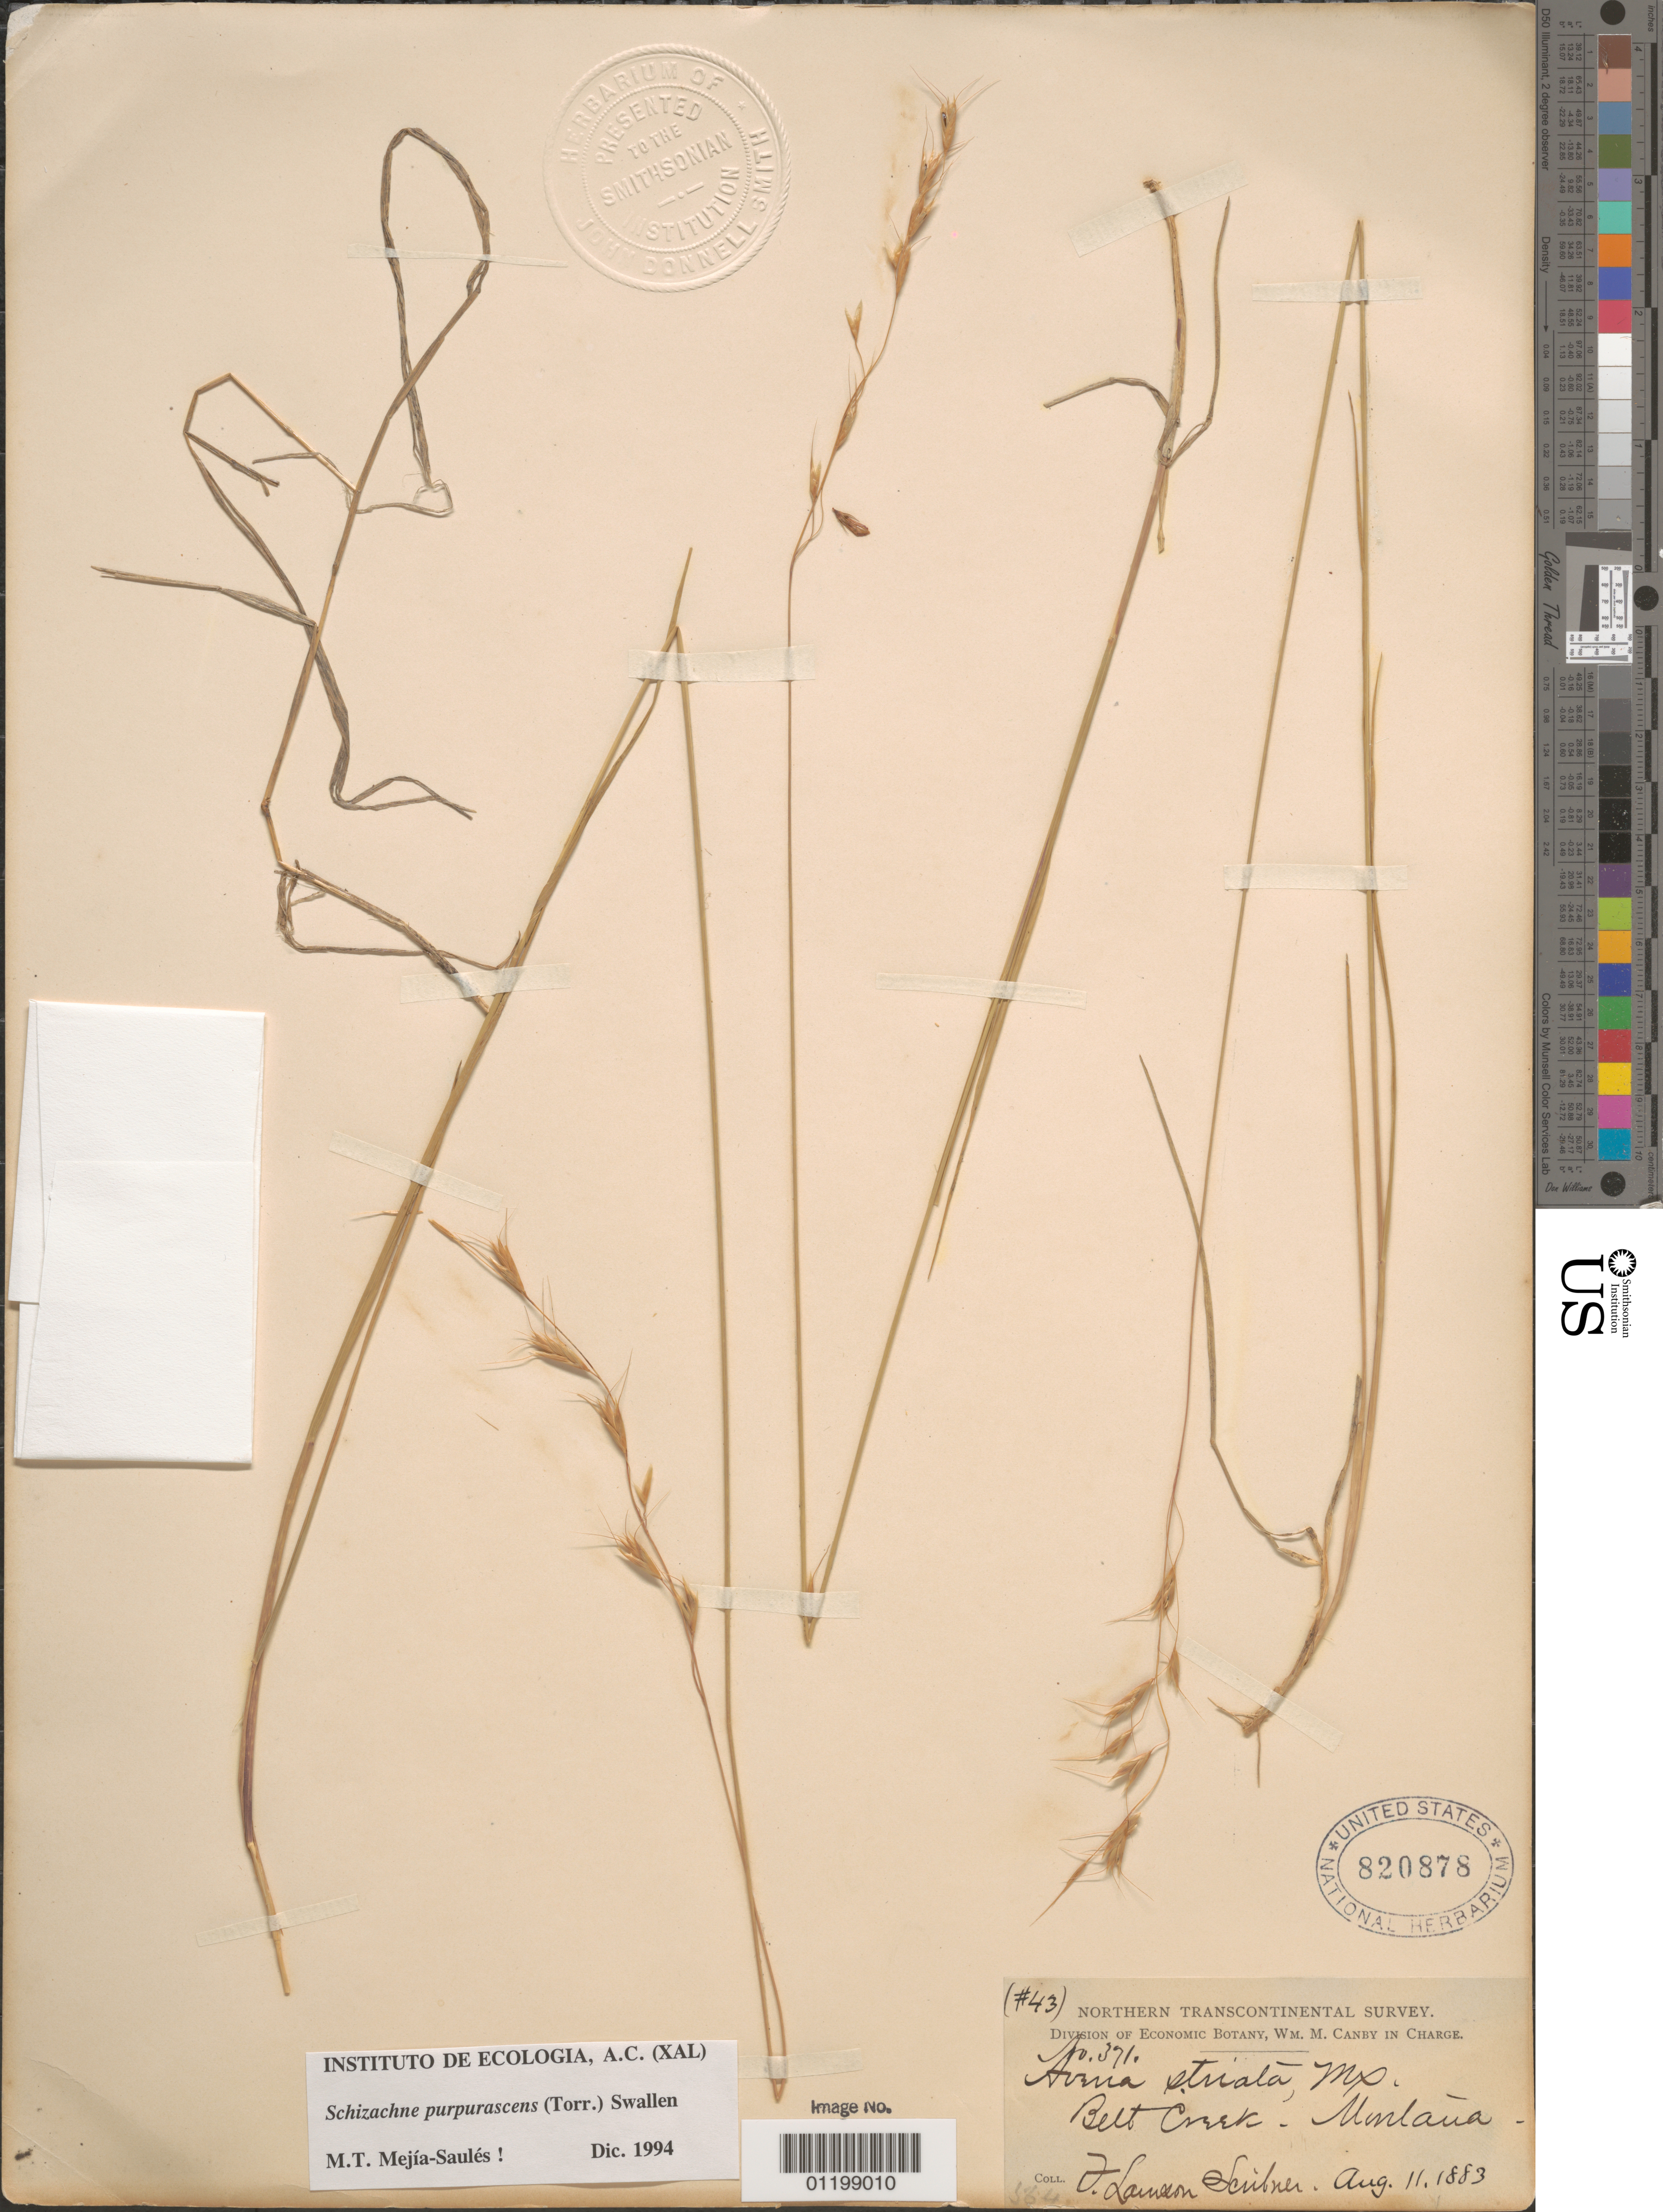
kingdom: Plantae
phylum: Tracheophyta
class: Liliopsida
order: Poales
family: Poaceae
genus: Schizachne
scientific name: Schizachne purpurascens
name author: (Torr.) Swallen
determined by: Mejia-Saulés, M. T.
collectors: F. L. Scribner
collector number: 371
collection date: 1883-08-11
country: United States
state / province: Montana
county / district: Cascade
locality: Belt Creek.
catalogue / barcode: US 820878